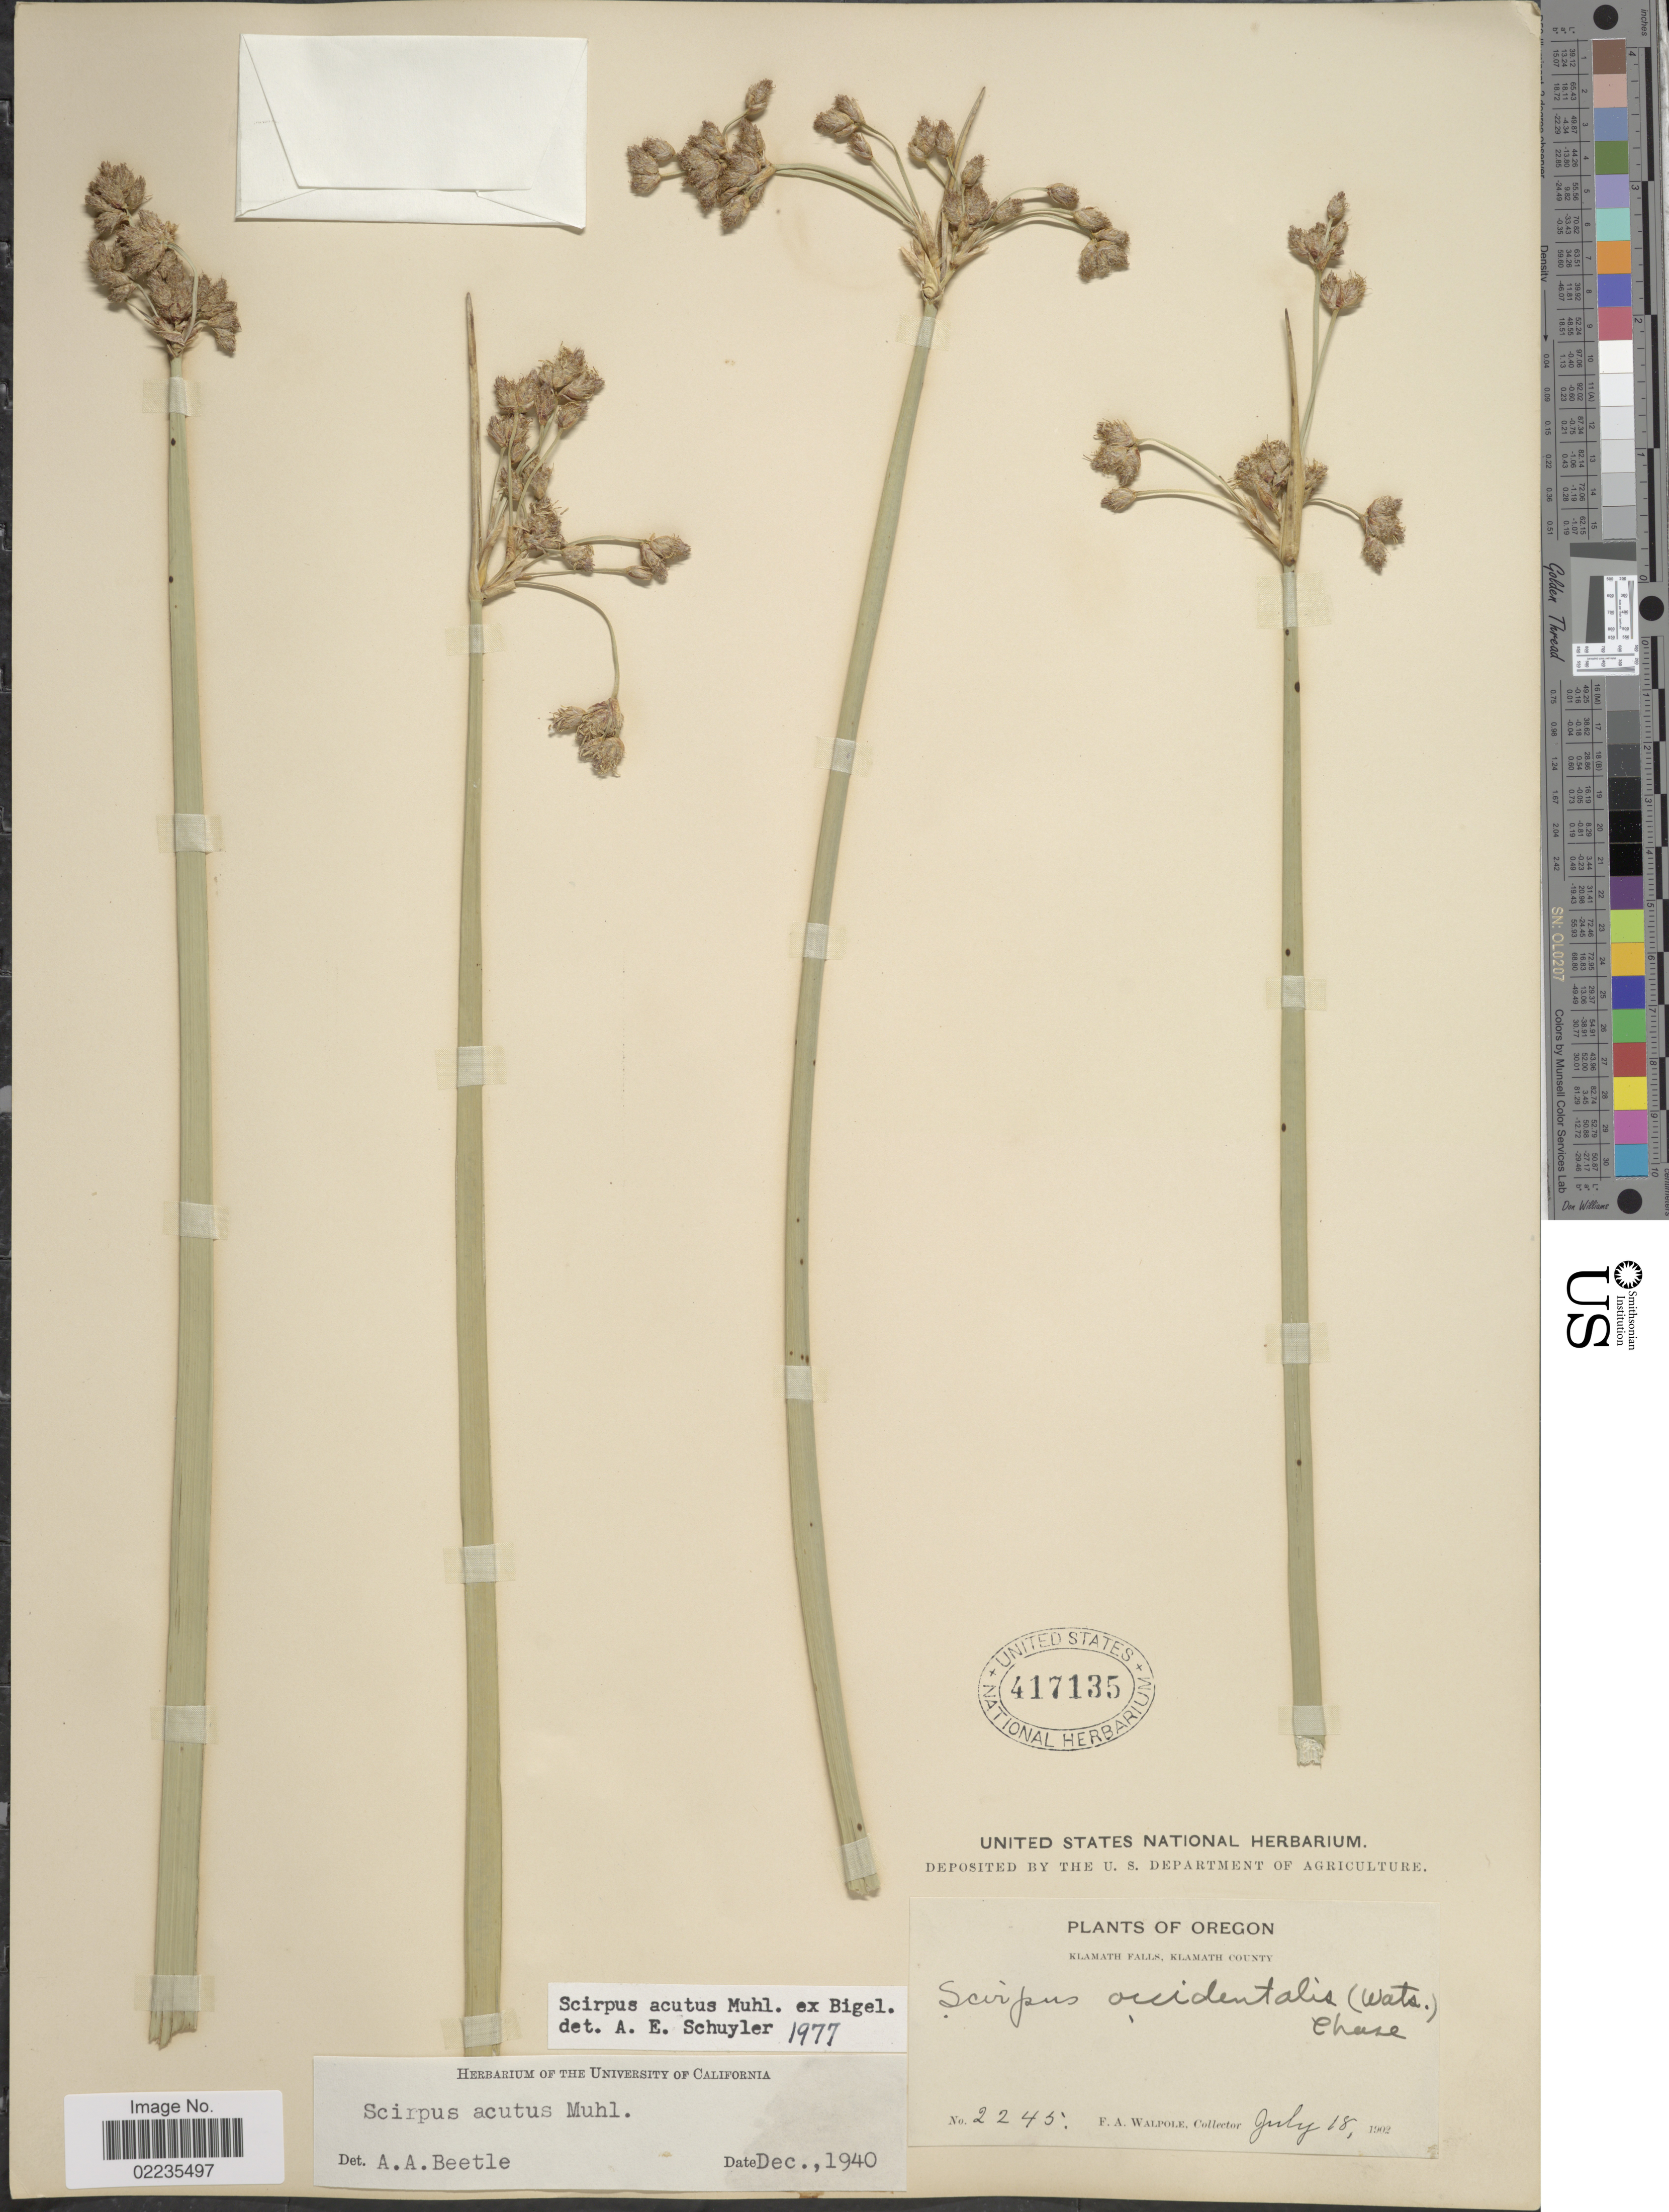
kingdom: Plantae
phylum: Tracheophyta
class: Liliopsida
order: Poales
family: Cyperaceae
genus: Schoenoplectus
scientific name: Schoenoplectus acutus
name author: (Muhl. ex Bigelow) Á. Löve & D. Löve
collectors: F. Walpole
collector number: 2245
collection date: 1902-07-18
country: United States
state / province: Oregon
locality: Klamath Falls, Klamath County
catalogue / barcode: US 417135